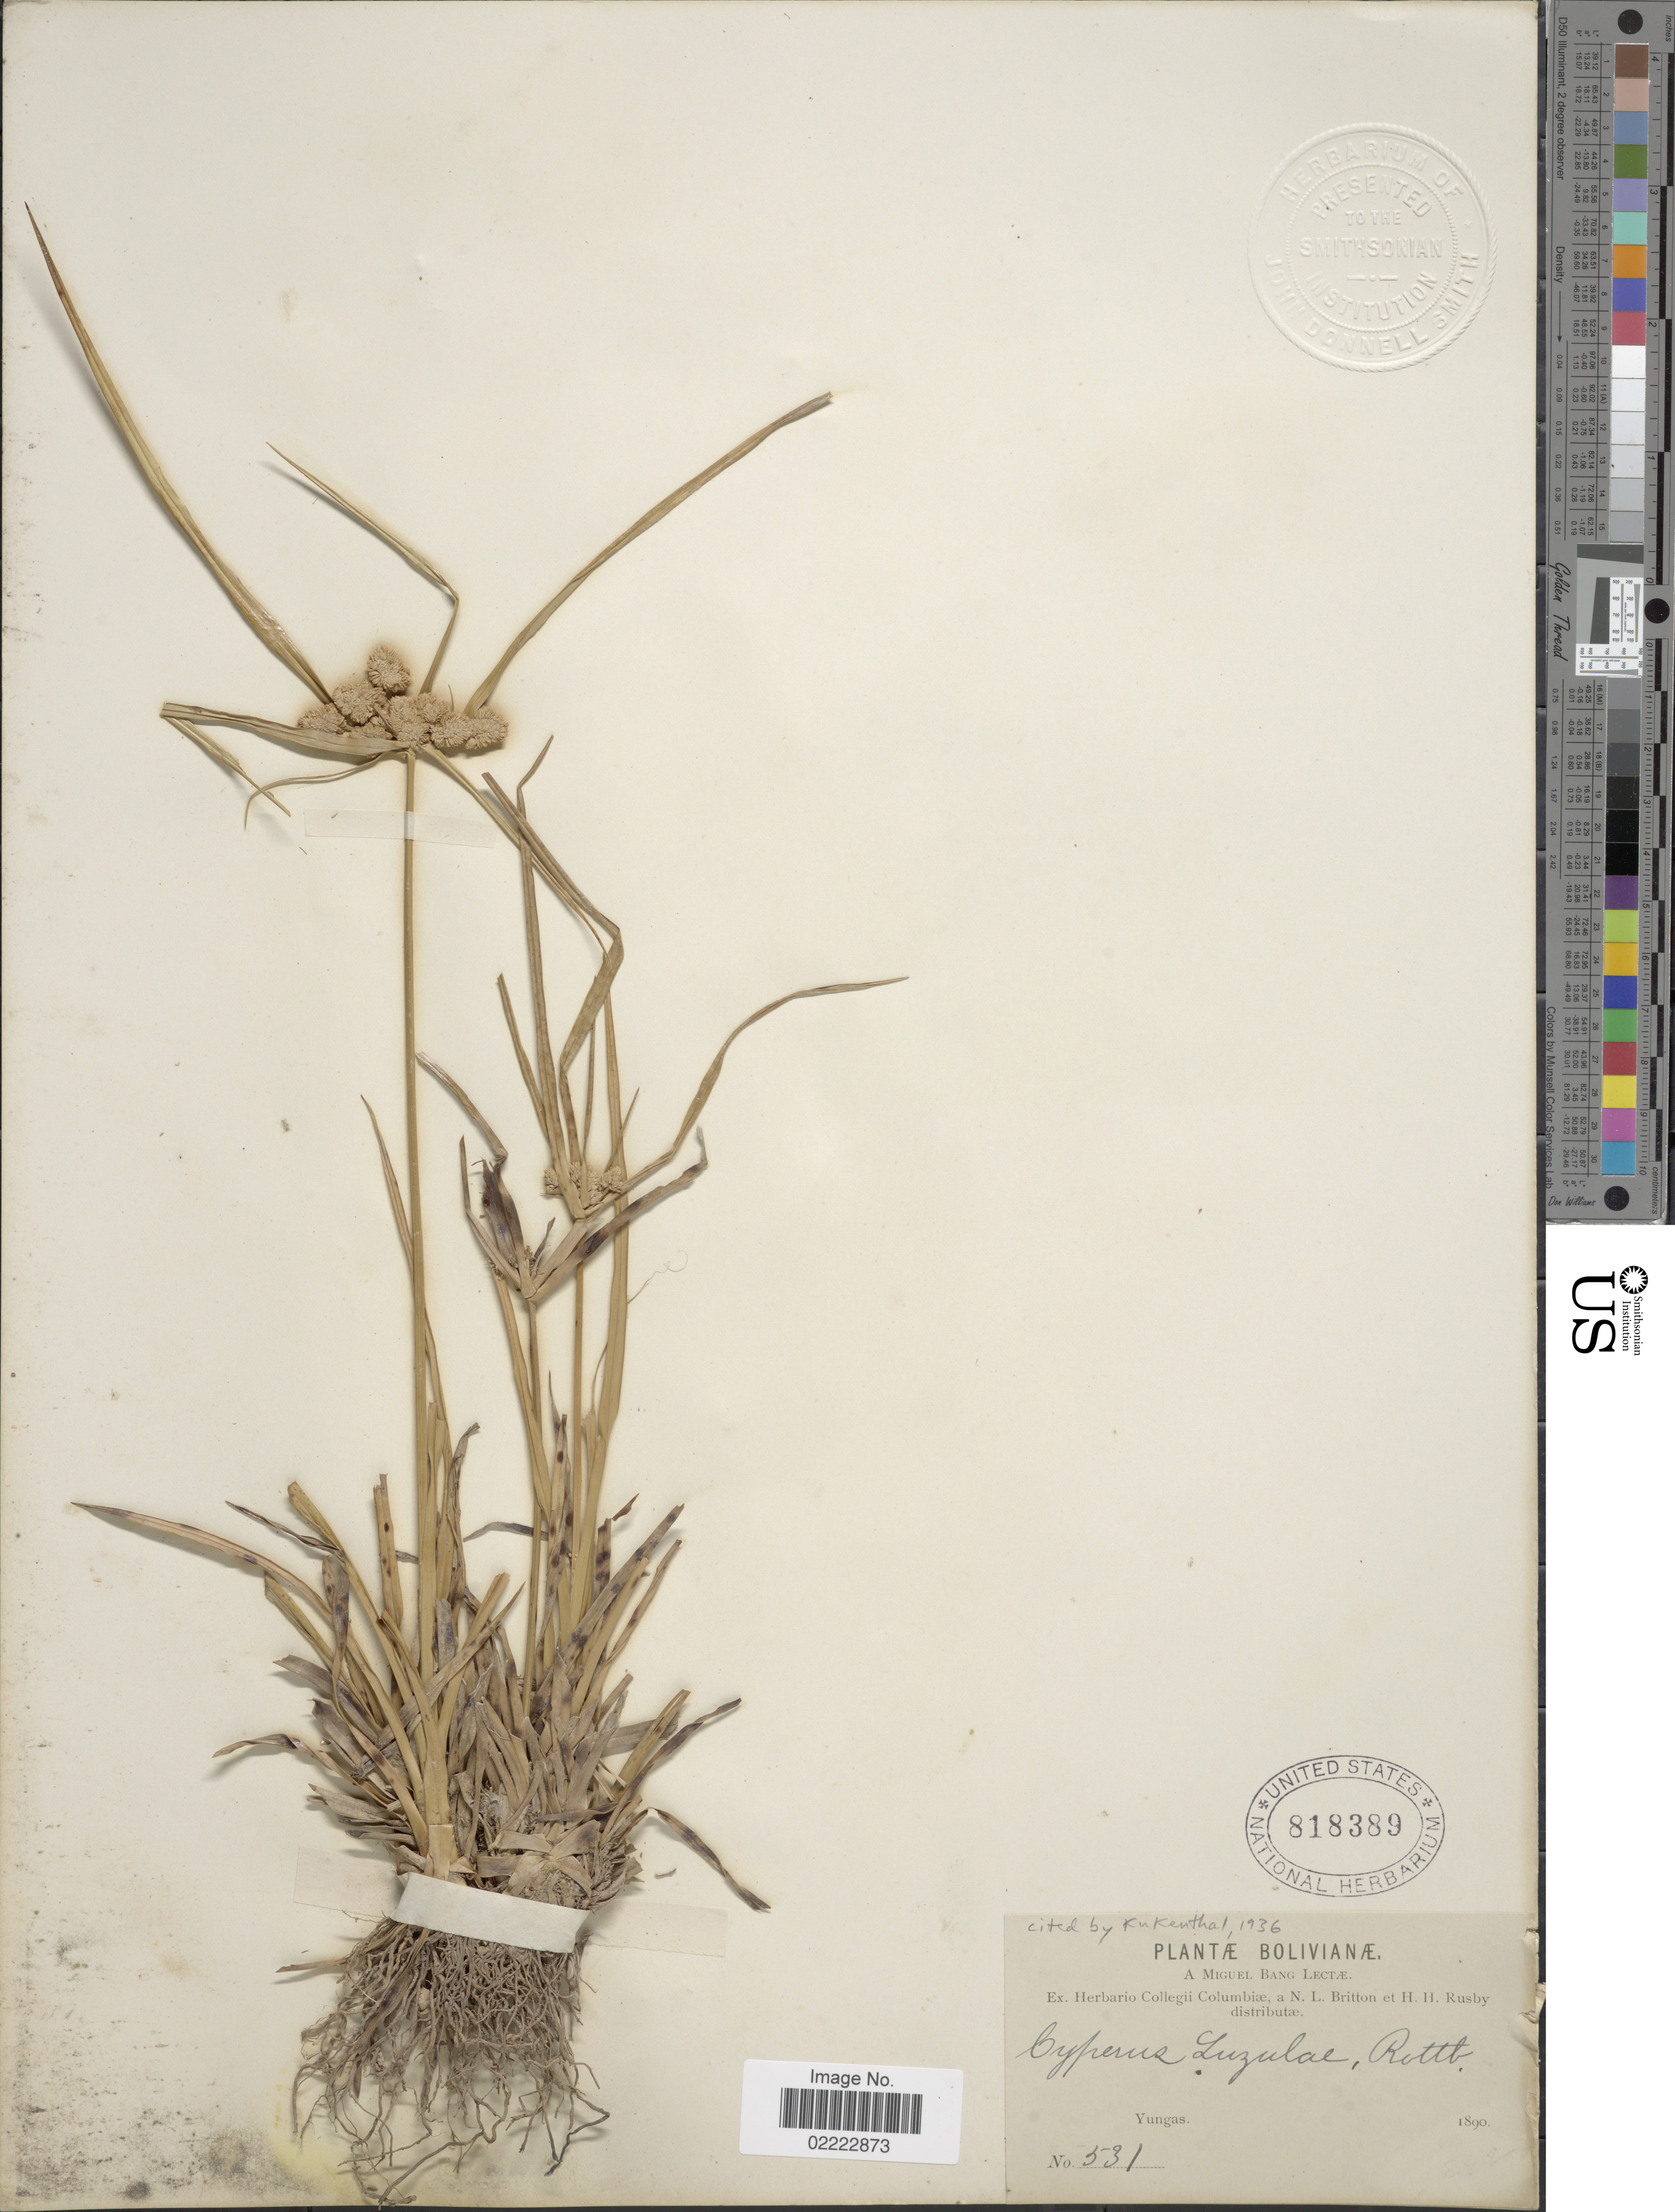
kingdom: Plantae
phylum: Tracheophyta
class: Liliopsida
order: Poales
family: Cyperaceae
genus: Cyperus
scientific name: Cyperus luzulae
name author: (L.) Rottb. ex Retz.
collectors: M. Bang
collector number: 531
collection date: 1890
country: Bolivia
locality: Yungas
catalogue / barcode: US 818389